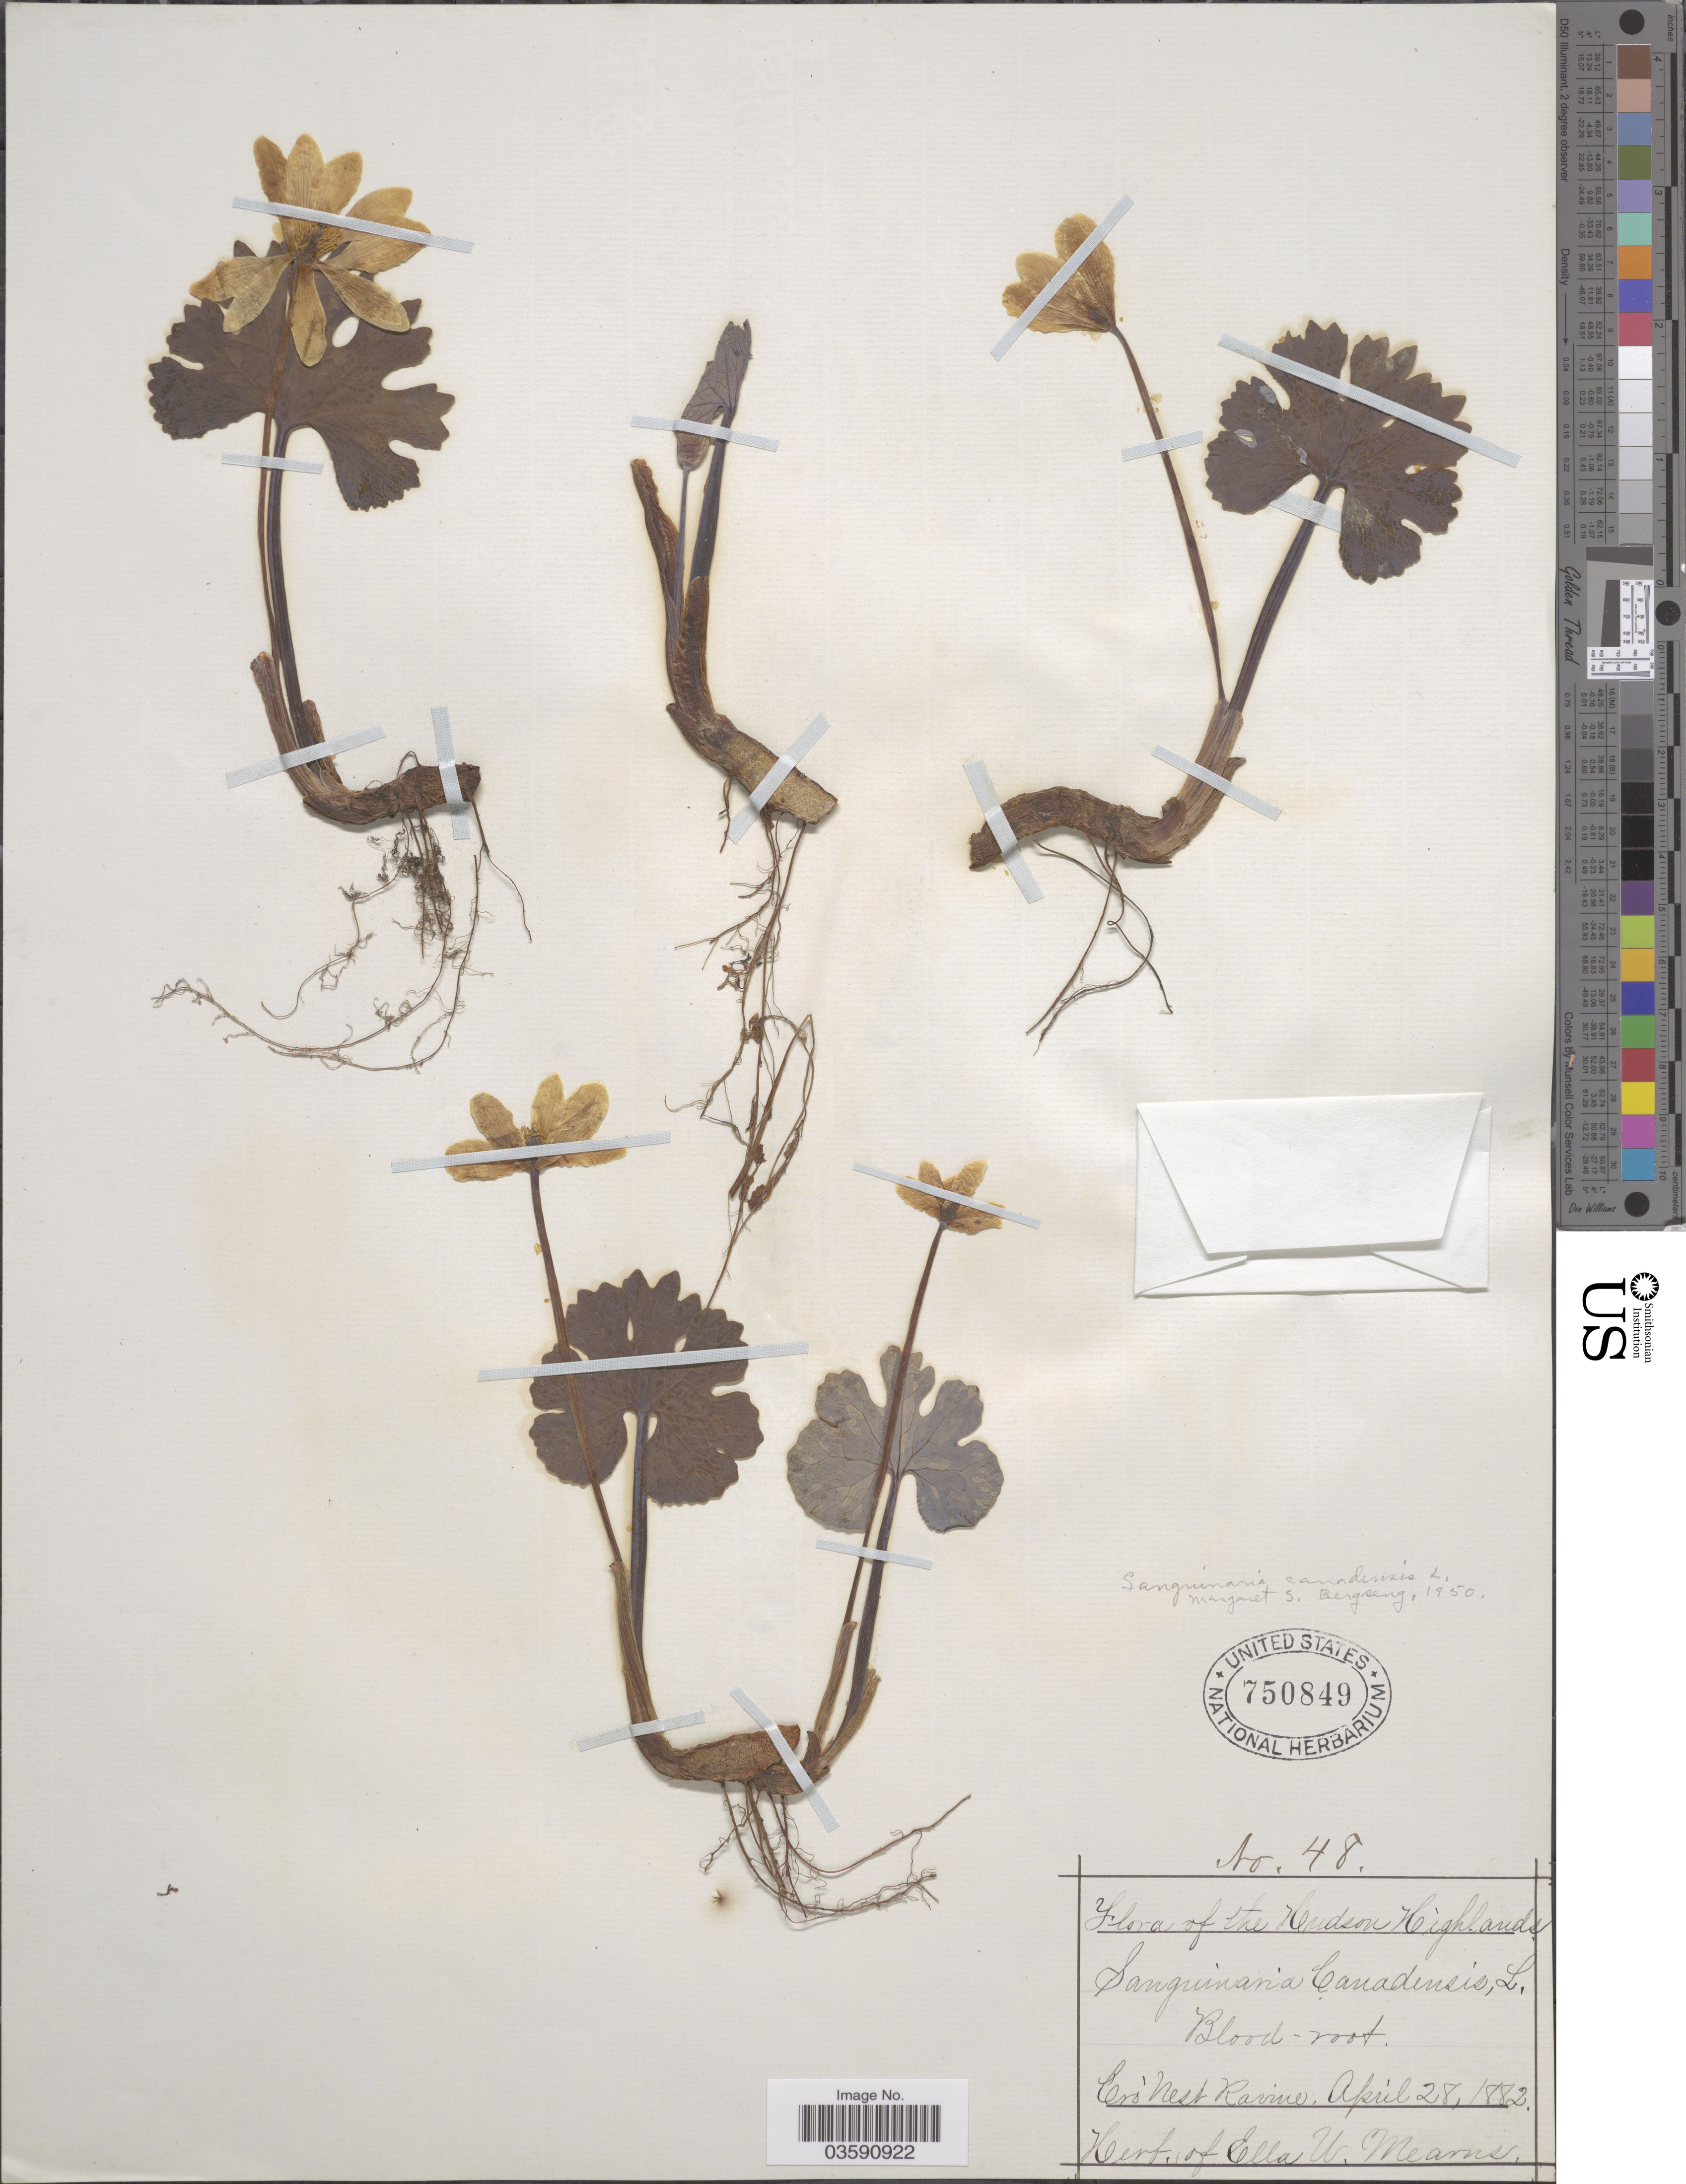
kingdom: Plantae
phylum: Tracheophyta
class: Magnoliopsida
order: Ranunculales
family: Papaveraceae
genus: Sanguinaria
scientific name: Sanguinaria canadensis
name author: L.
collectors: ex herb. Ella W. Mearns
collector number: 48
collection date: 1882-04-28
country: United States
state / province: New York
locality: The Hudson Highlands. Crò Nest Ravine.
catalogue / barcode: US 750849